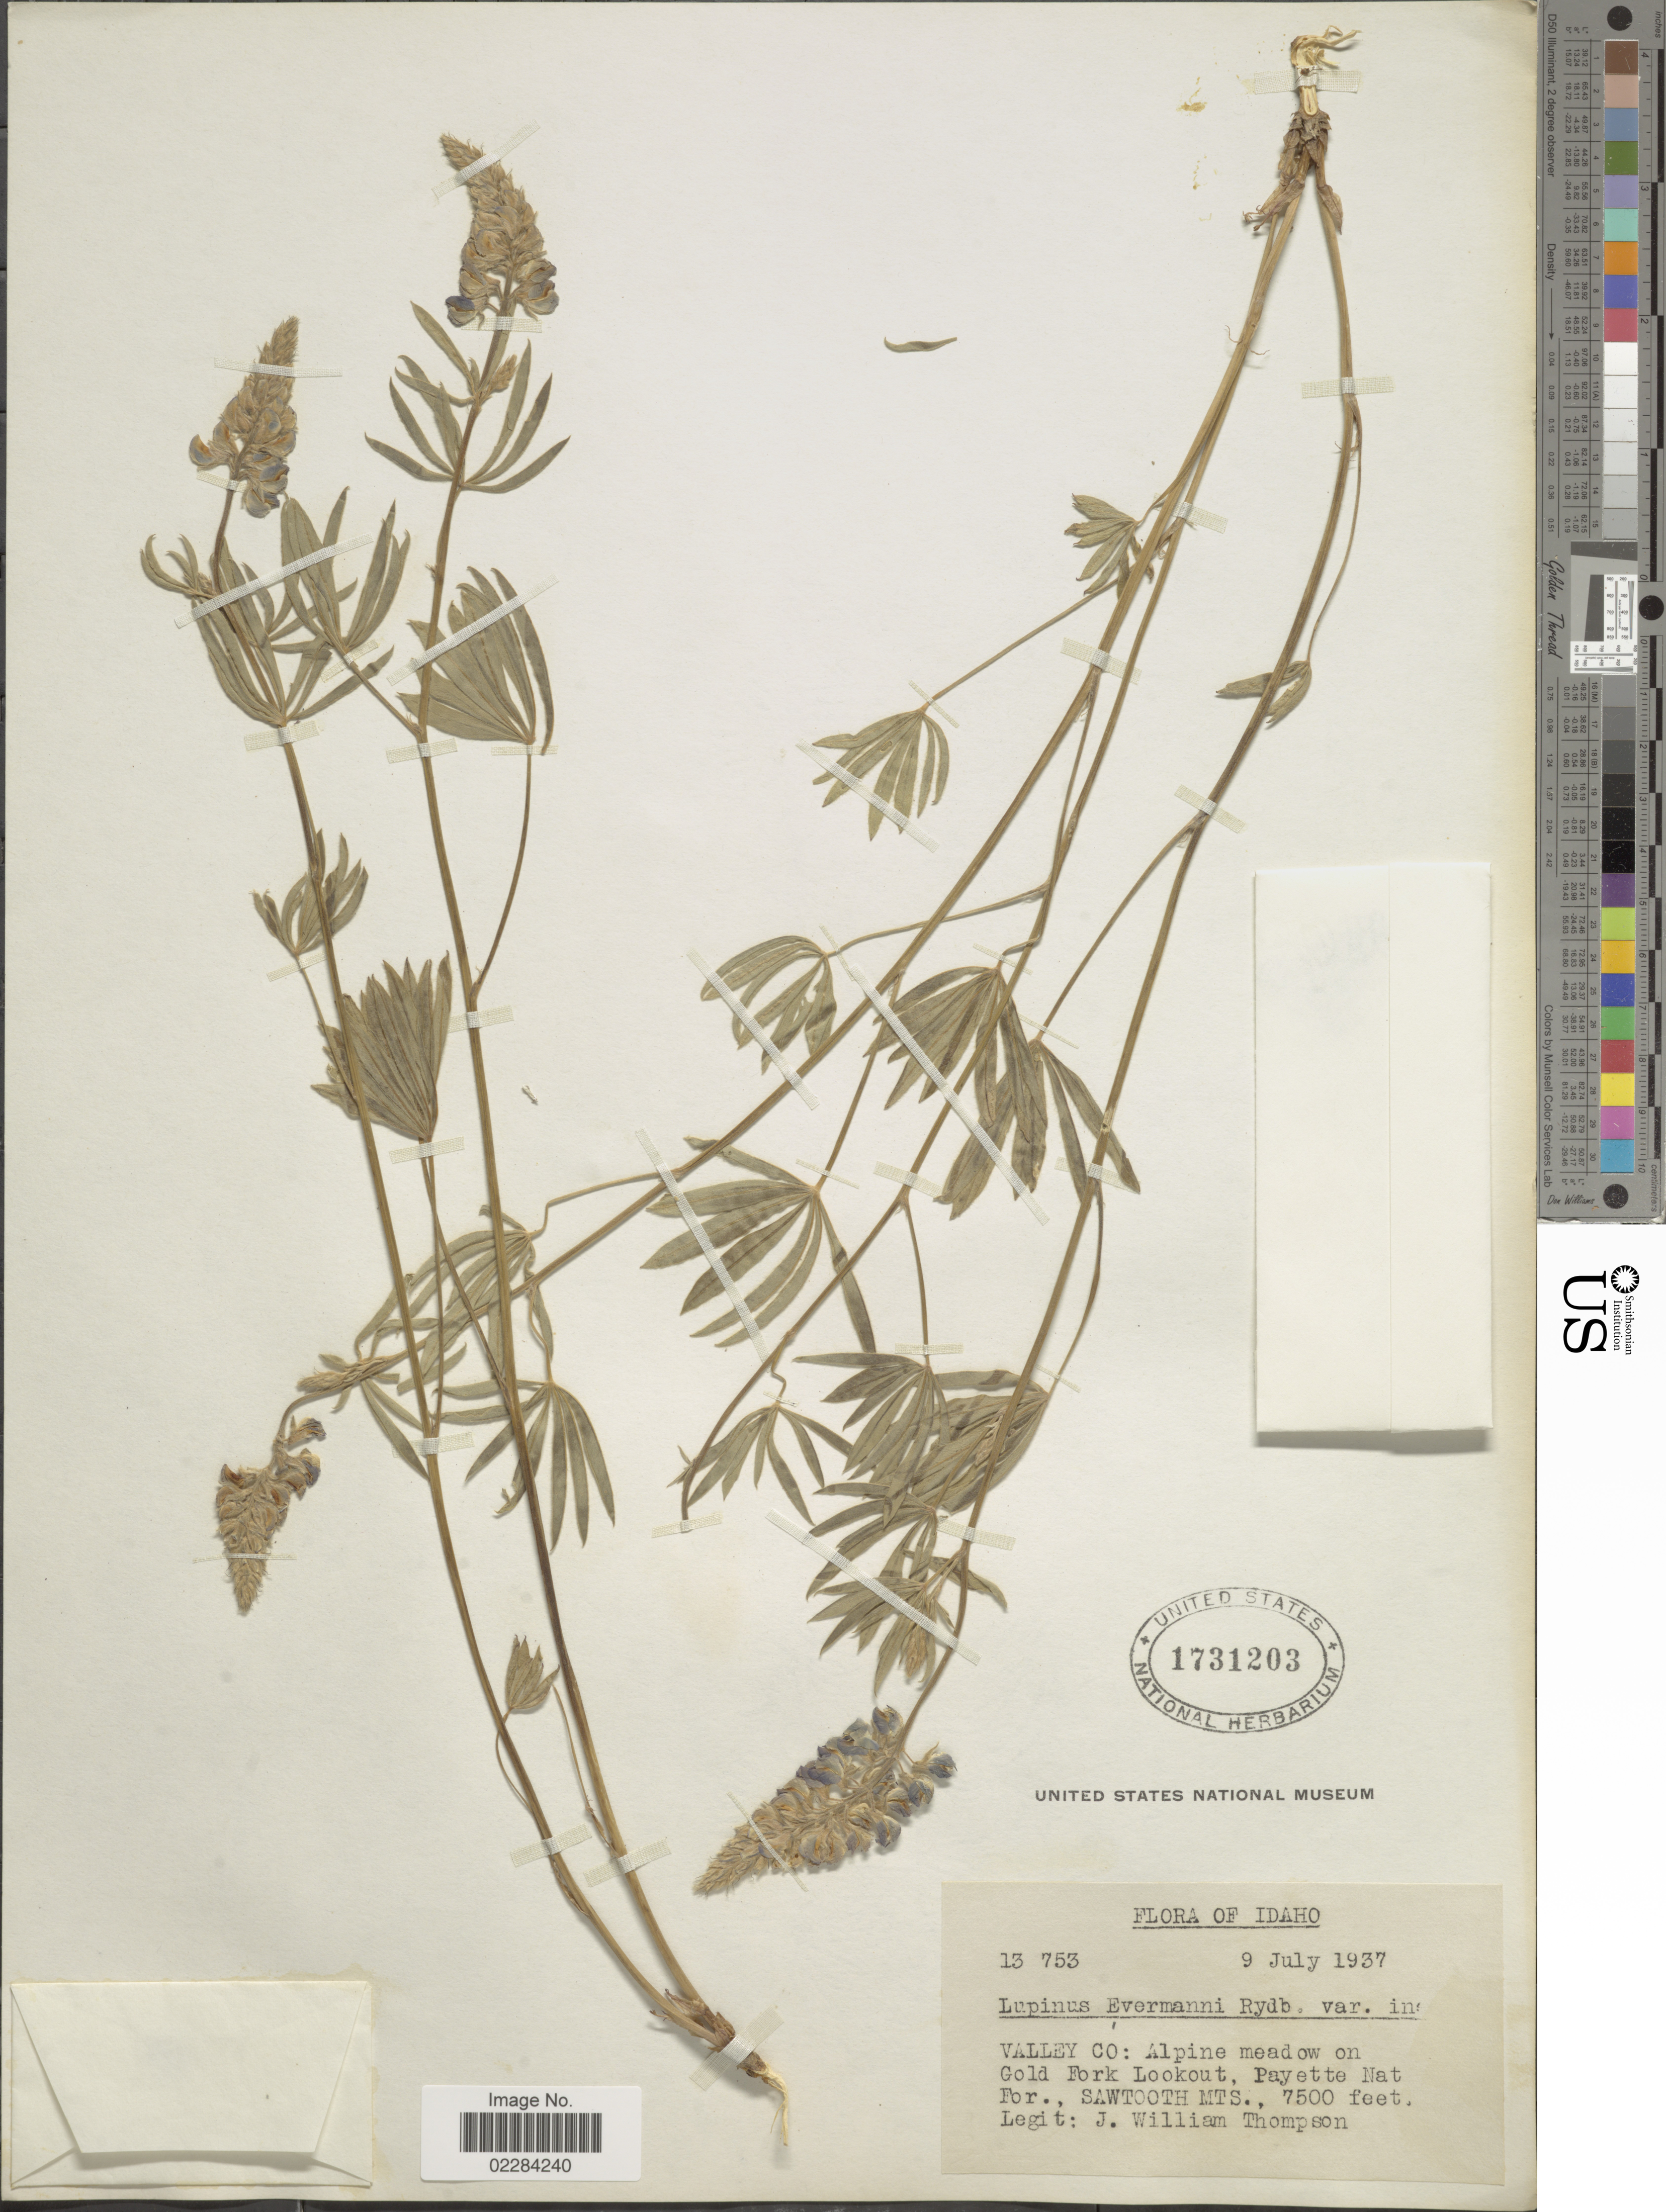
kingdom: Plantae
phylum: Tracheophyta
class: Magnoliopsida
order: Fabales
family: Fabaceae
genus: Lupinus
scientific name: Lupinus evermannii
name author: Rydb.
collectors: J. W. Thompson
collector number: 13753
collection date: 1937-07-09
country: United States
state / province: Idaho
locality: Valley Co: Alpine meadow on Gold Fork Lookout, Payette Nat For., Sawtooth Mts.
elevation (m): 2286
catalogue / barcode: US 1731203